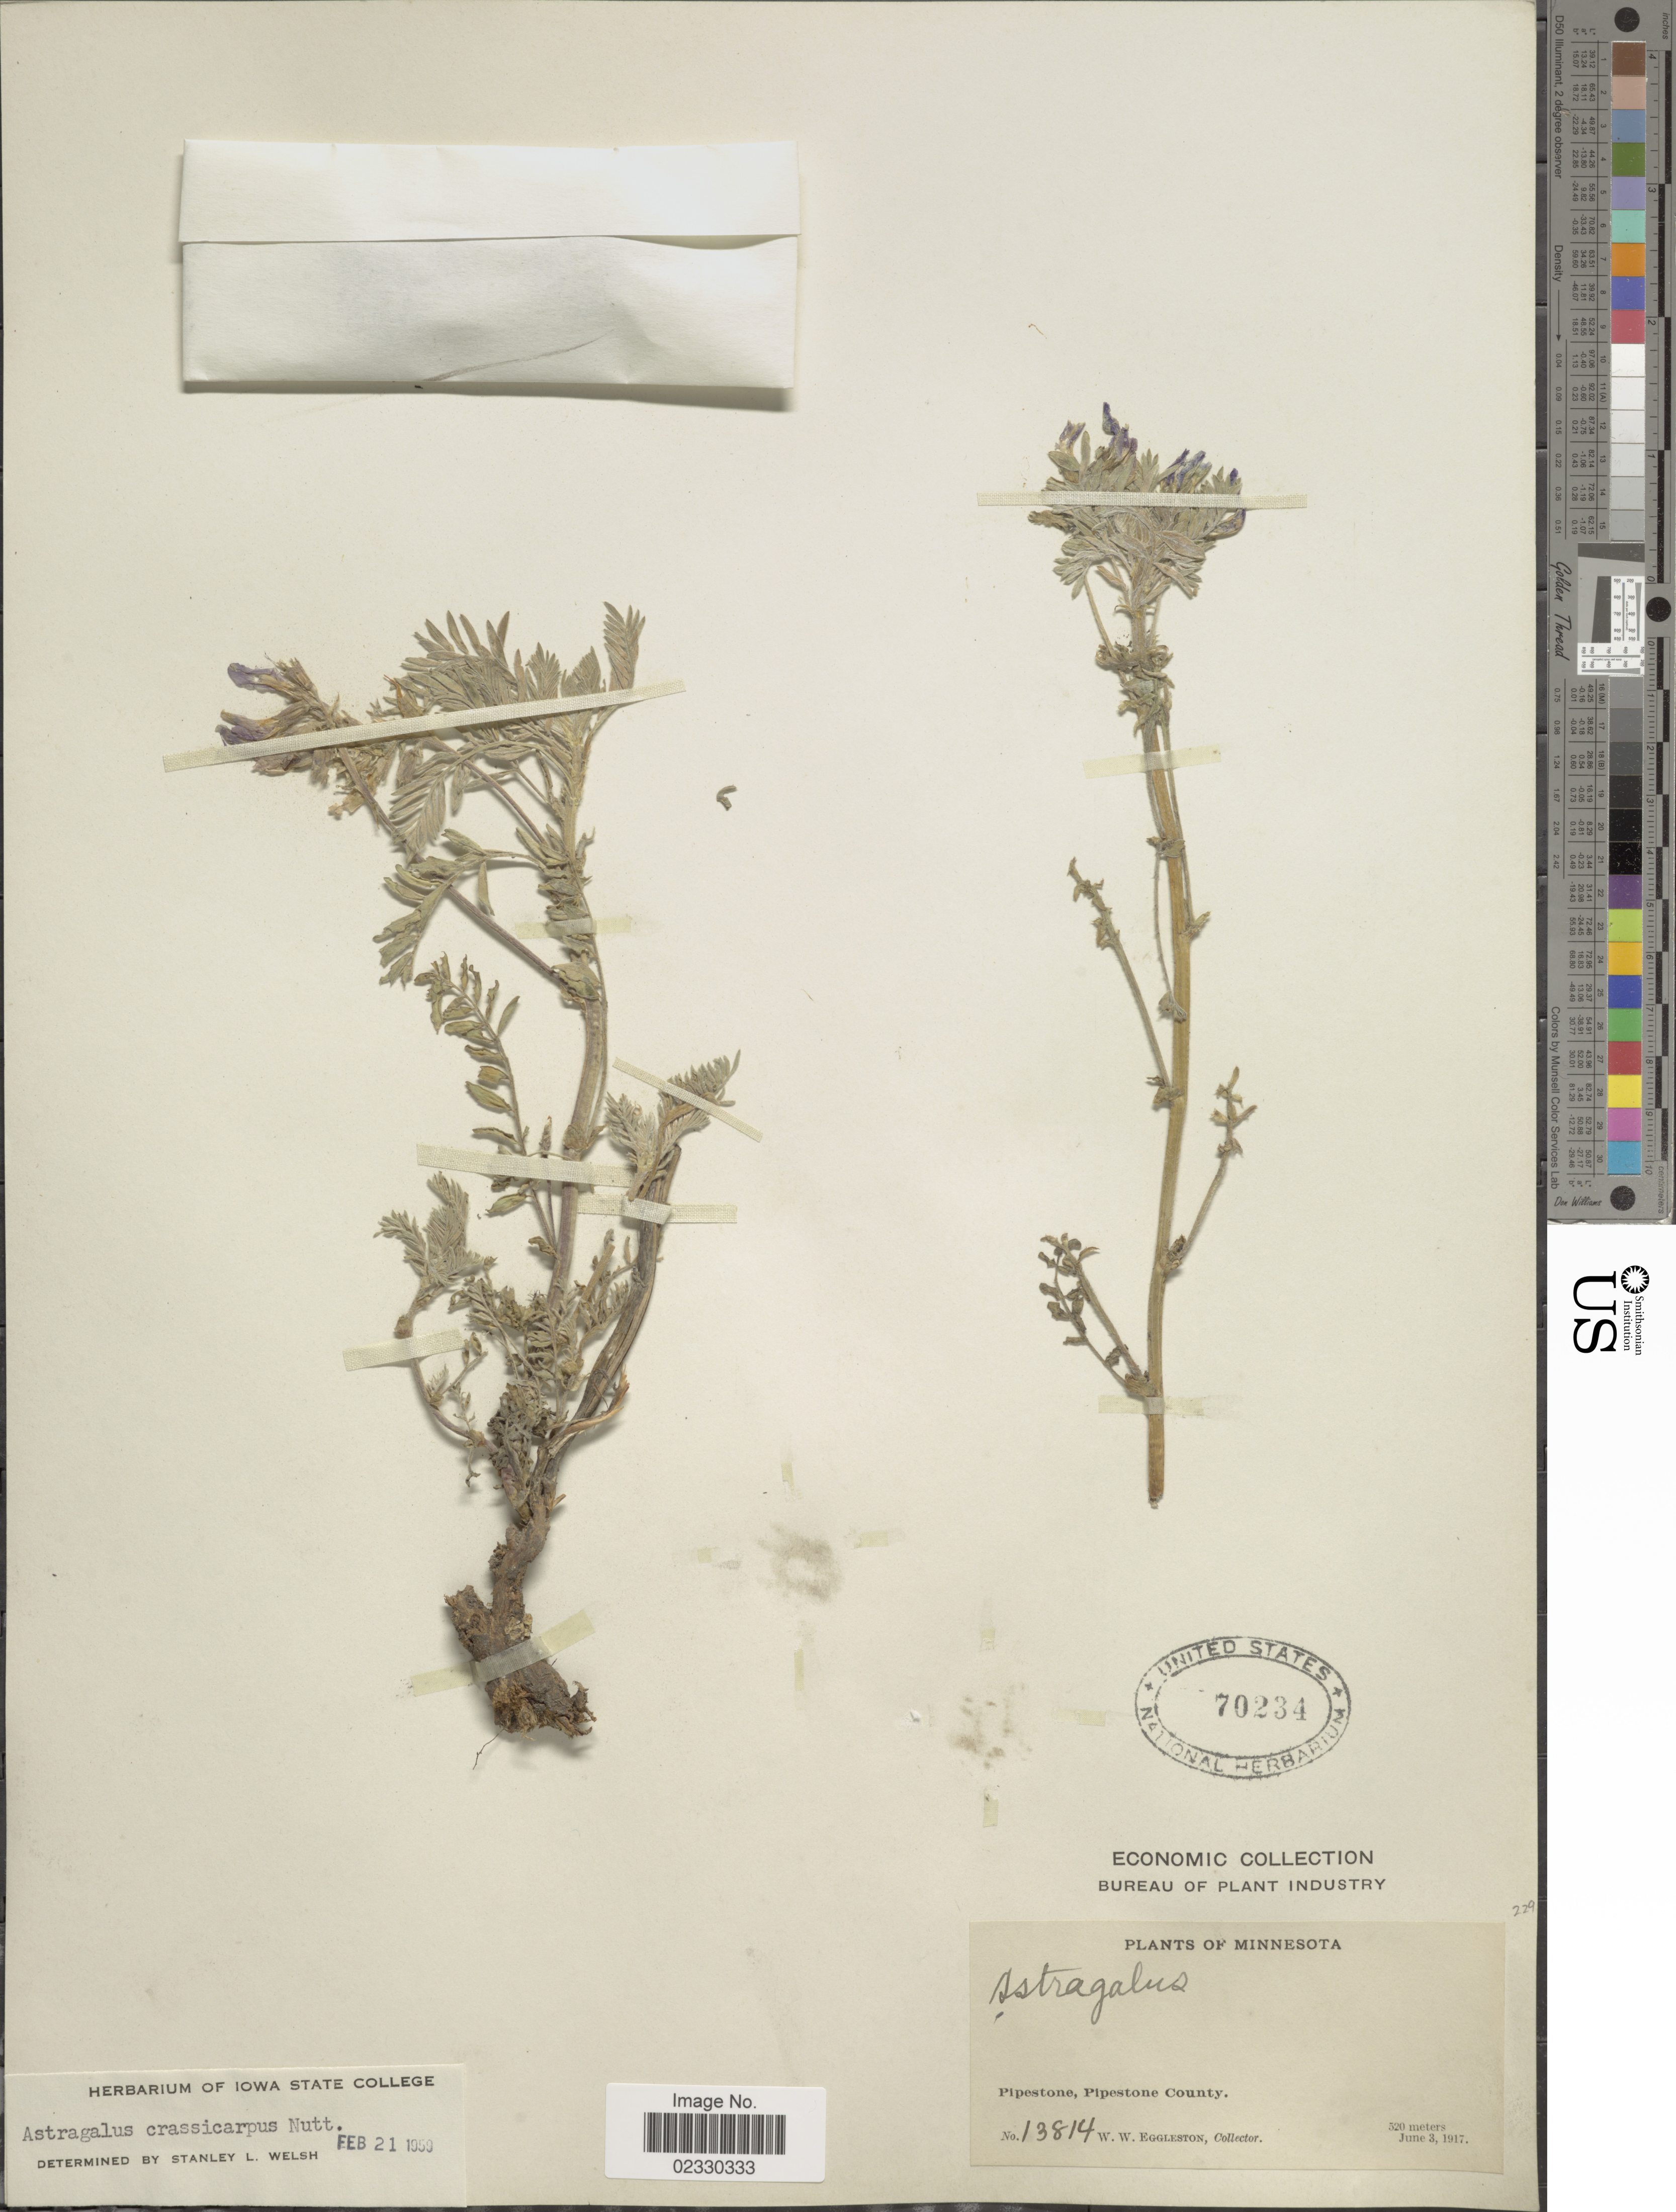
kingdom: Plantae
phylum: Tracheophyta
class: Magnoliopsida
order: Fabales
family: Fabaceae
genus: Astragalus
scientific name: Astragalus crassicarpus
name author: Nutt.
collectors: W. W. Eggleston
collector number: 13814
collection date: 1917-06-03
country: United States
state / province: Minnesota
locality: Pipestone, Pipestone County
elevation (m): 520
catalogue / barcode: US 70234